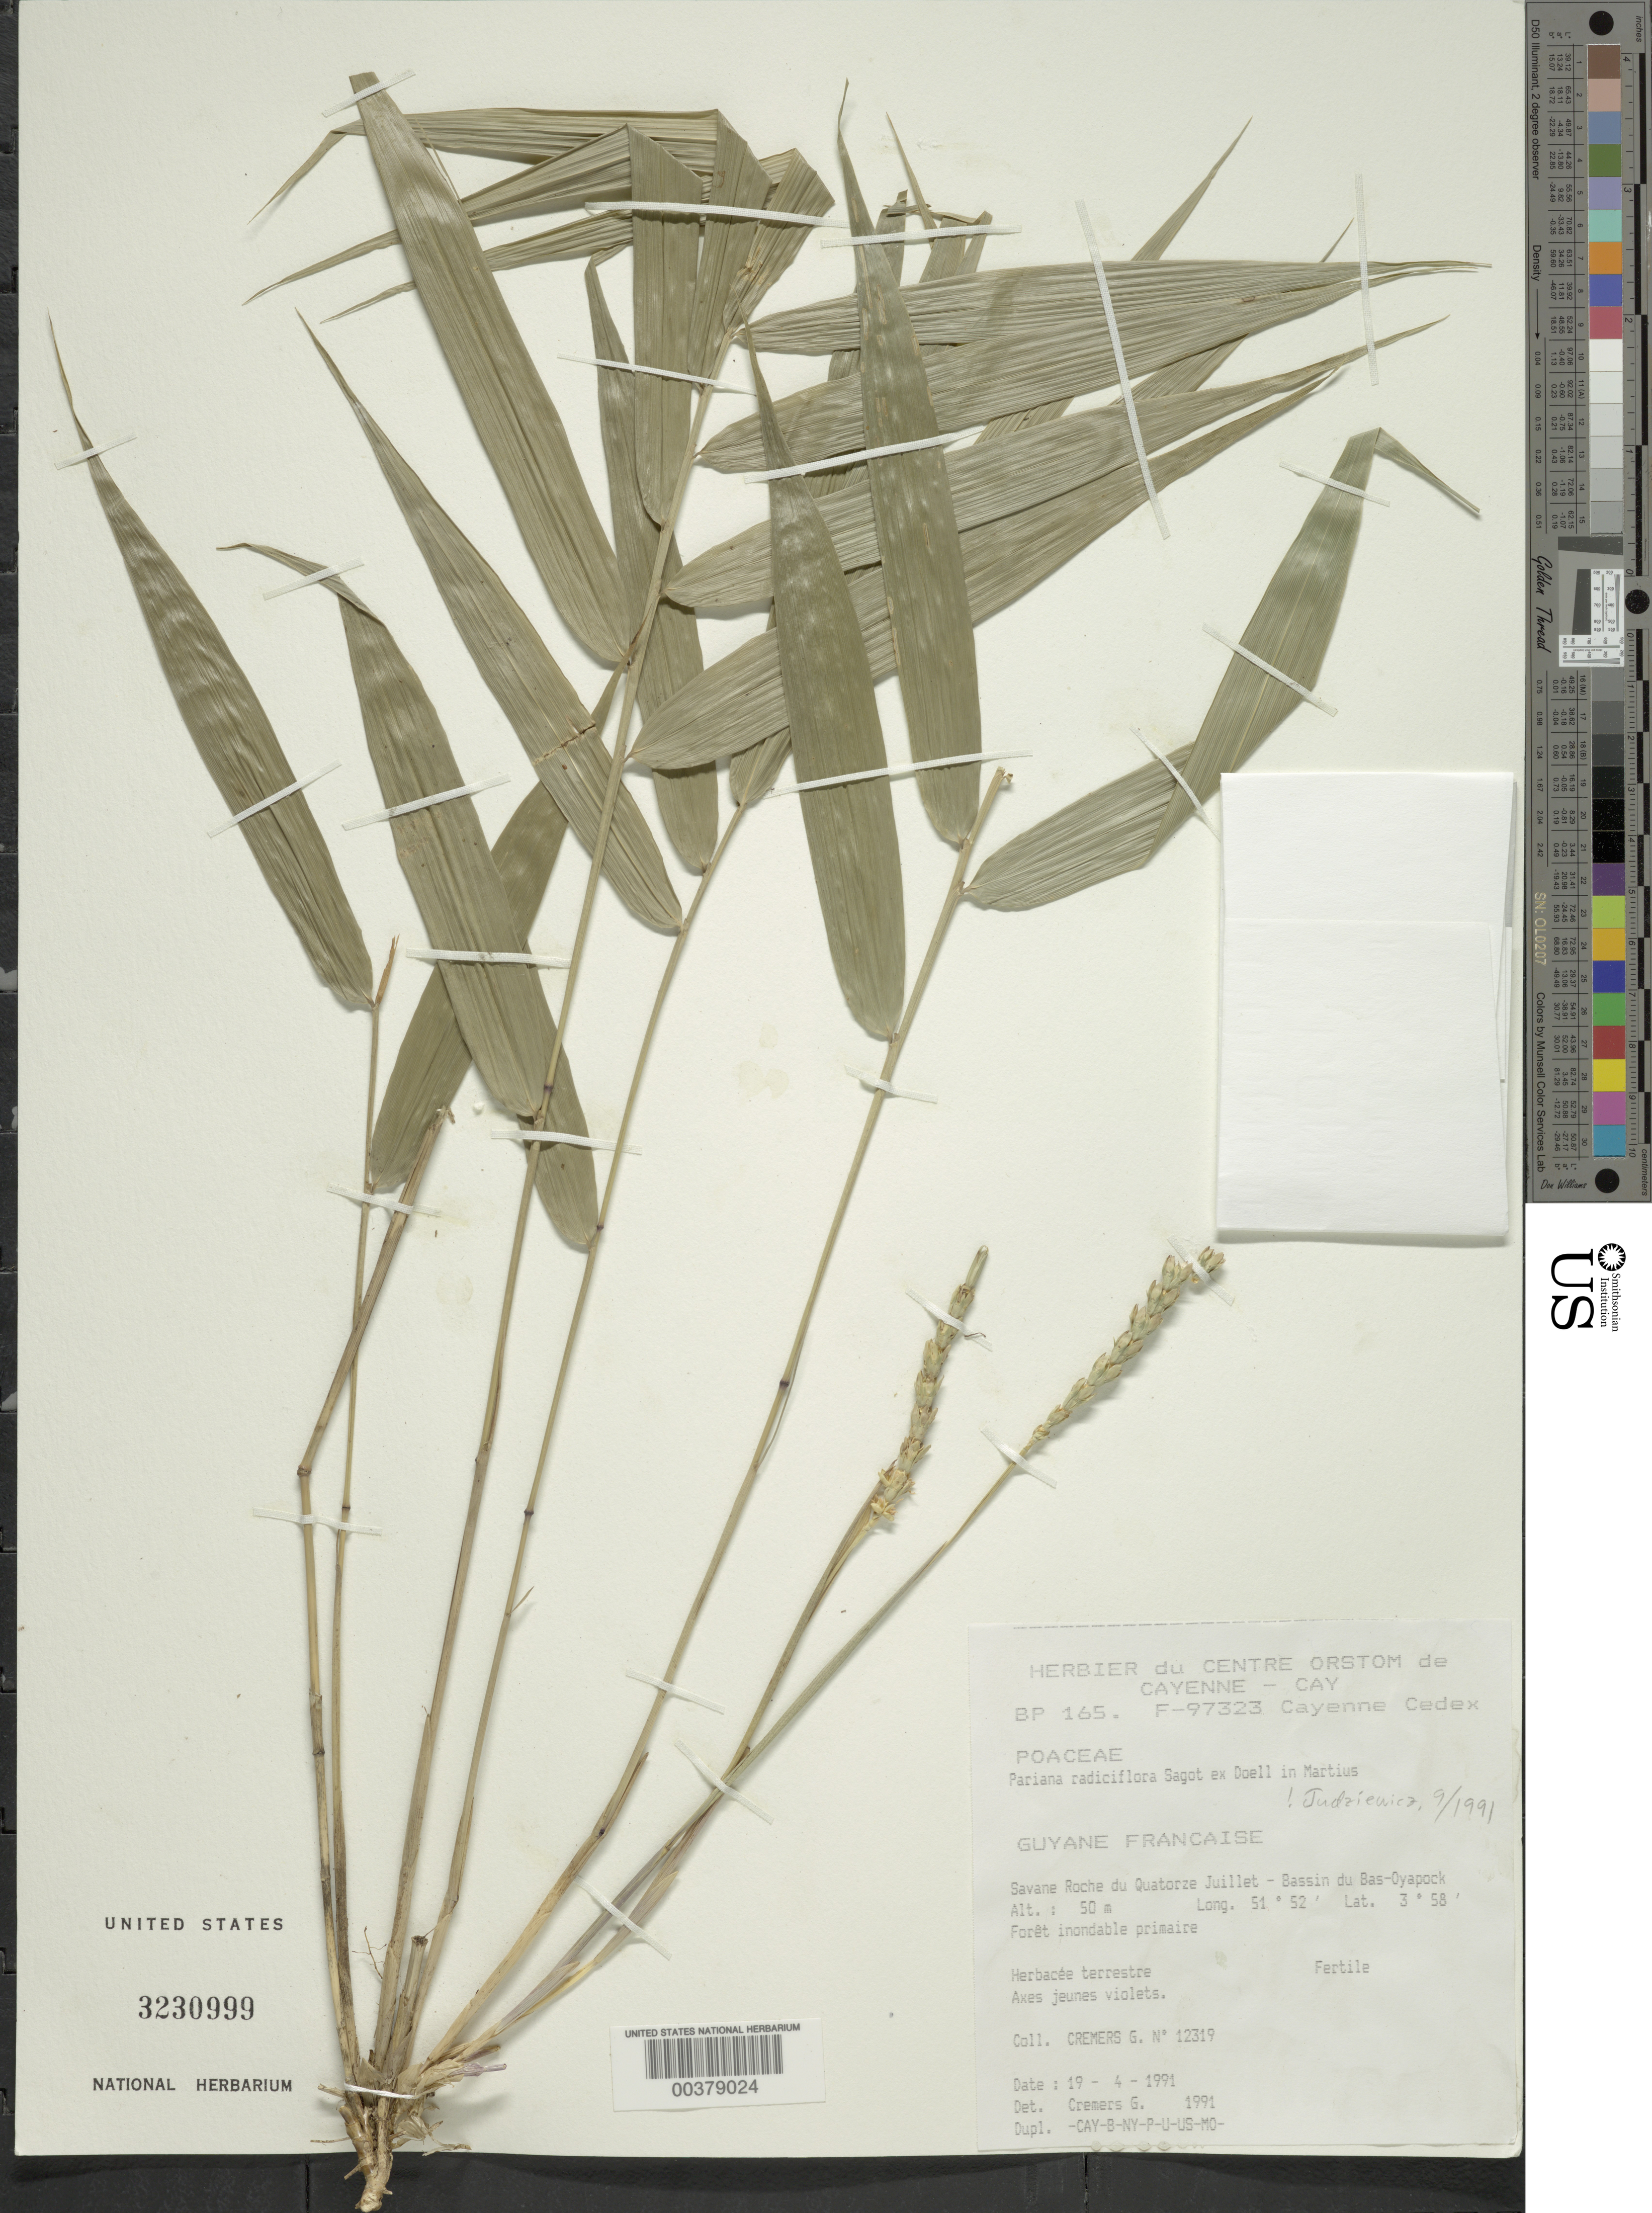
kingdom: Plantae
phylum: Tracheophyta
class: Liliopsida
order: Poales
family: Poaceae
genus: Pariana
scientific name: Pariana radiciflora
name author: Sagot ex Döll in Mart.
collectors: G. Cremers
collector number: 12319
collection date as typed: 19 Apr 1991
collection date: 1991-04-19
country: French Guiana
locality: Savane roche du quatorze jillet; bassin du bas-oyapock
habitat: Forest inandable primaire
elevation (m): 50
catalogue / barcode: US 3230999